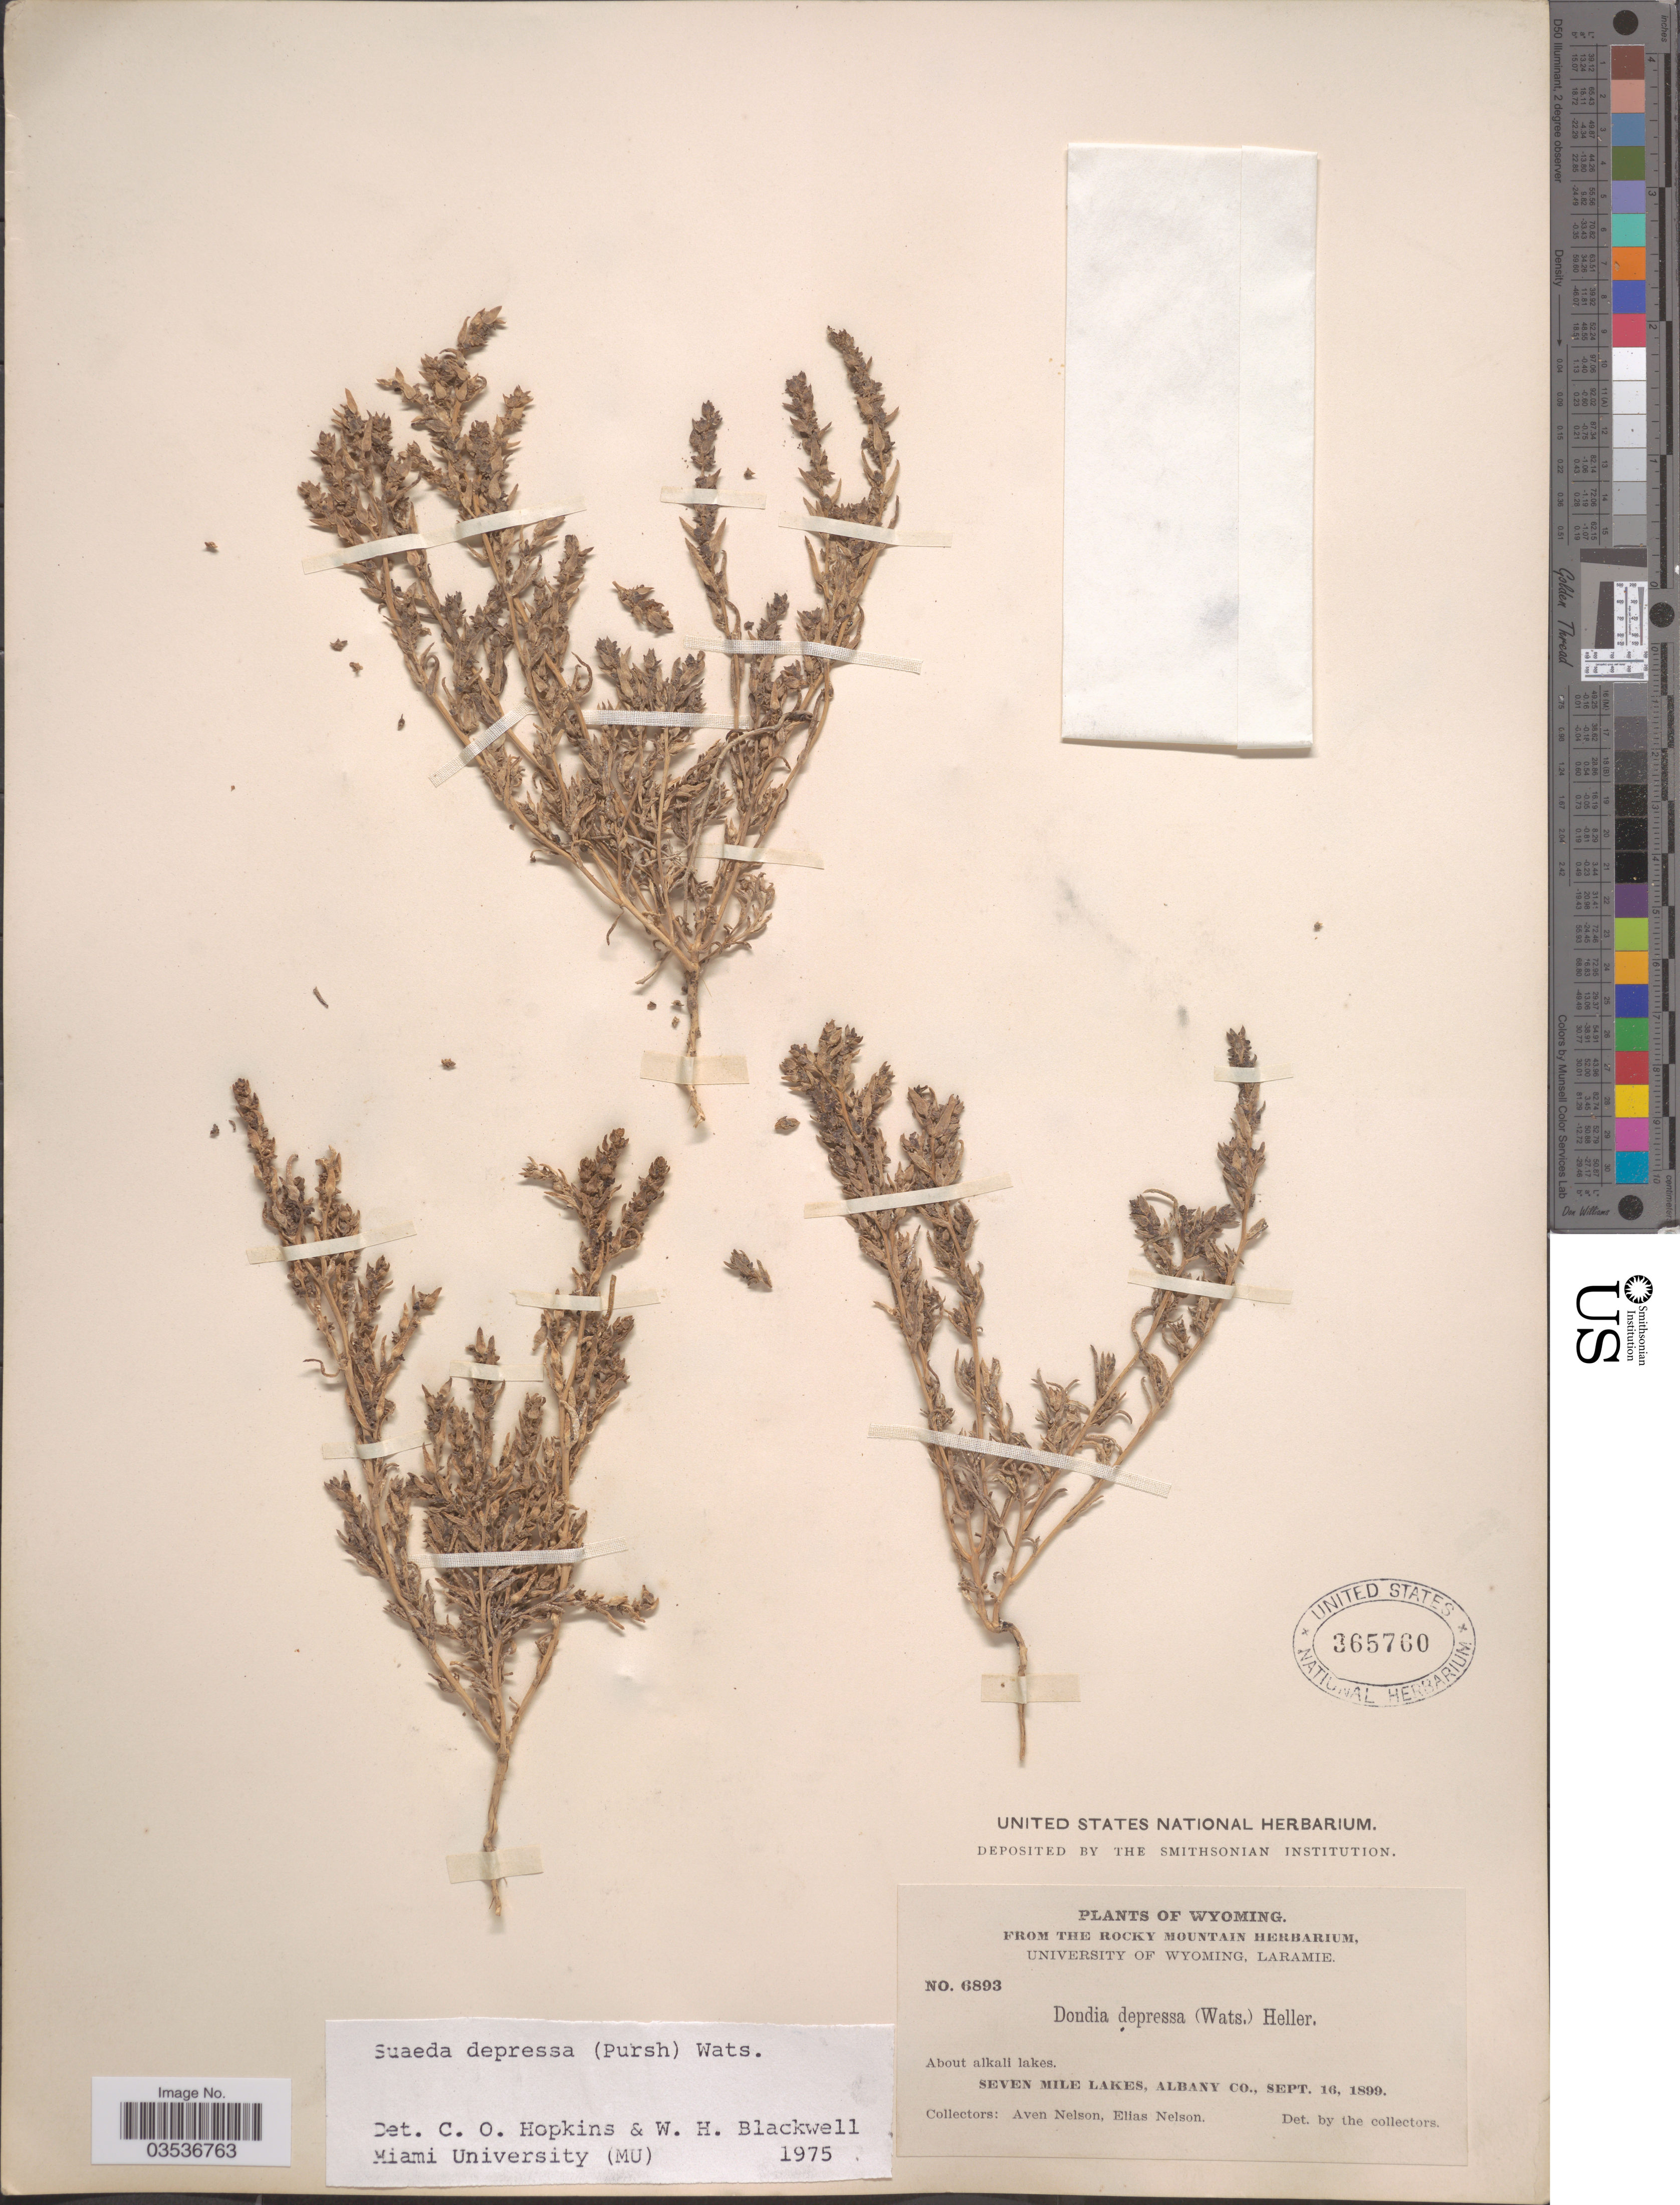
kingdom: Plantae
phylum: Tracheophyta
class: Magnoliopsida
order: Caryophyllales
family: Amaranthaceae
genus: Suaeda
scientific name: Suaeda depressa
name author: (Pursh) S. Watson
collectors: A. Nelson & E. Nelson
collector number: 6893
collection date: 1899-09-16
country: United States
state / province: Wyoming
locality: About alkali lakes. Seven Mile Lakes, Albany Co.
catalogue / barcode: US 365760